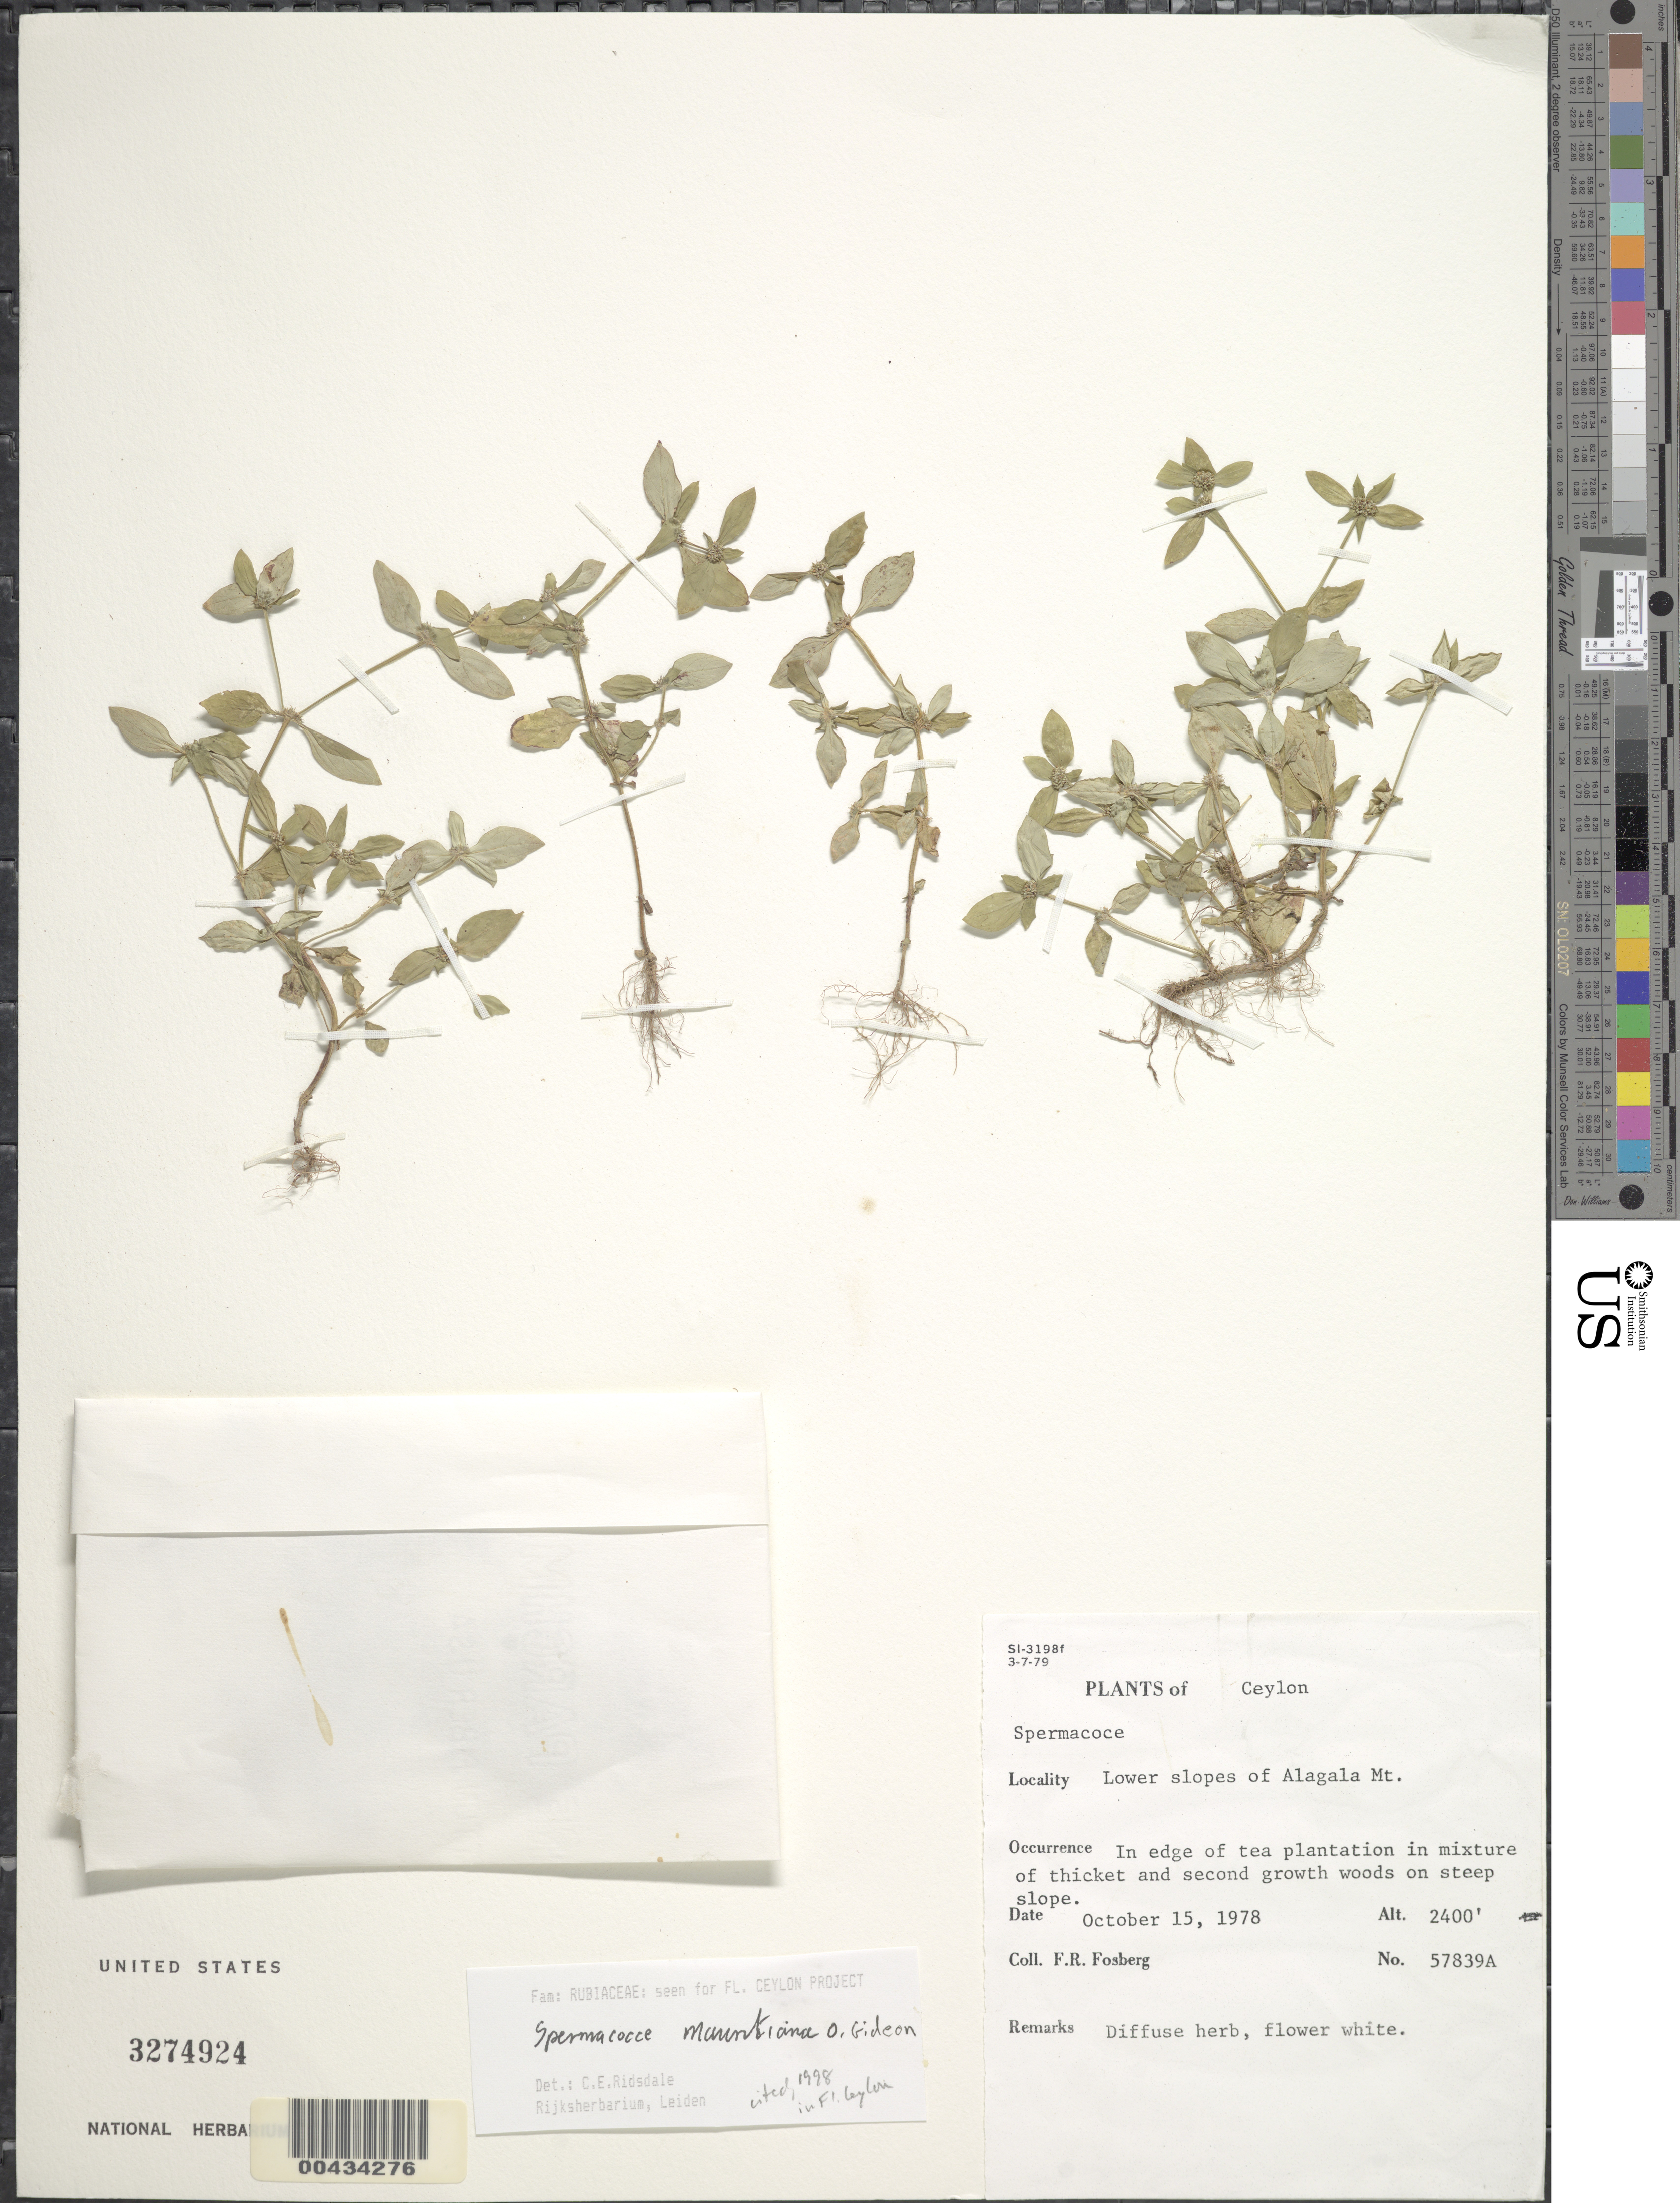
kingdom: Plantae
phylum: Tracheophyta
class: Magnoliopsida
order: Gentianales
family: Rubiaceae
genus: Spermacoce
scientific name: Spermacoce mauritiana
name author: Gideon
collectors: F. R. Fosberg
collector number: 57839A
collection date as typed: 15 Oct 1978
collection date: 1978-10-15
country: Sri Lanka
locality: Lower slopes of Alagala Mt.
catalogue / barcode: US 3274924